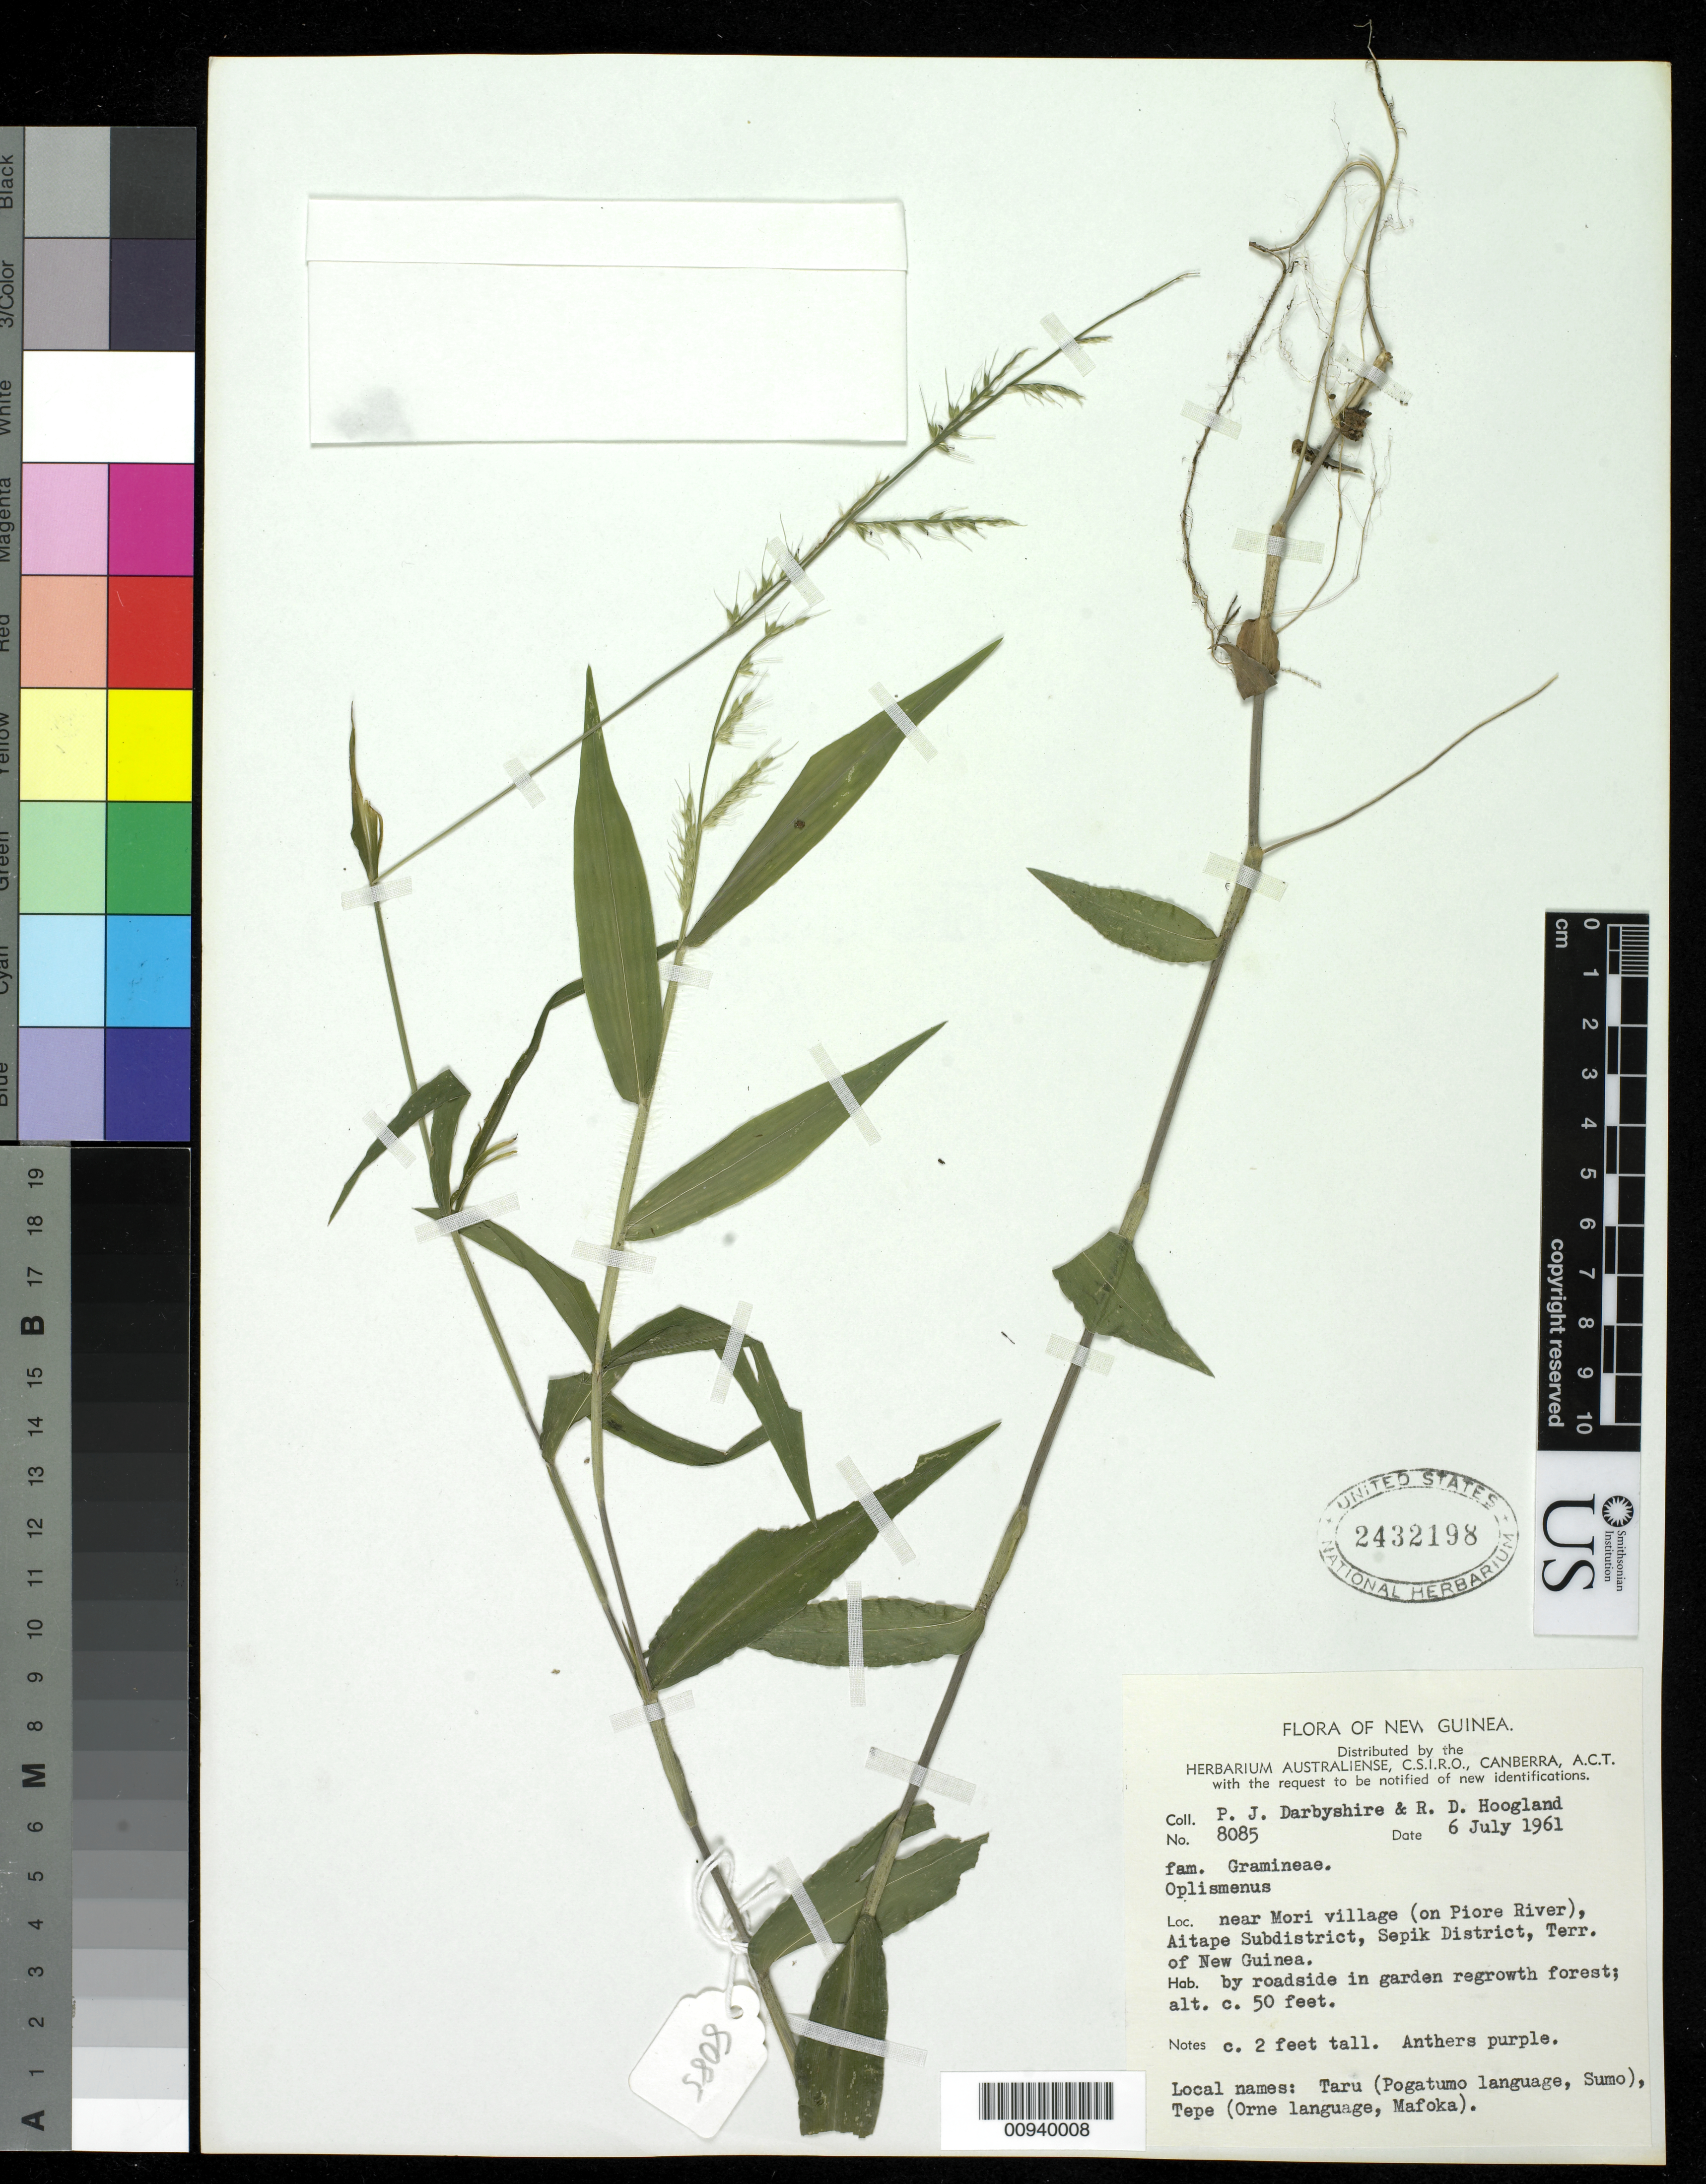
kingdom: Plantae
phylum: Tracheophyta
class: Liliopsida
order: Poales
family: Poaceae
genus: Oplismenus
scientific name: Oplismenus sp.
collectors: P. Darbyshire & R. D. Hoogland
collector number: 8085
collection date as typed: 06 Jul 1961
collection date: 1961-07-06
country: Papua New Guinea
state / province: Sandaun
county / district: Aitape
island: New Guinea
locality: near Mori village (On Piore River)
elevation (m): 15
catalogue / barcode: US 2432198